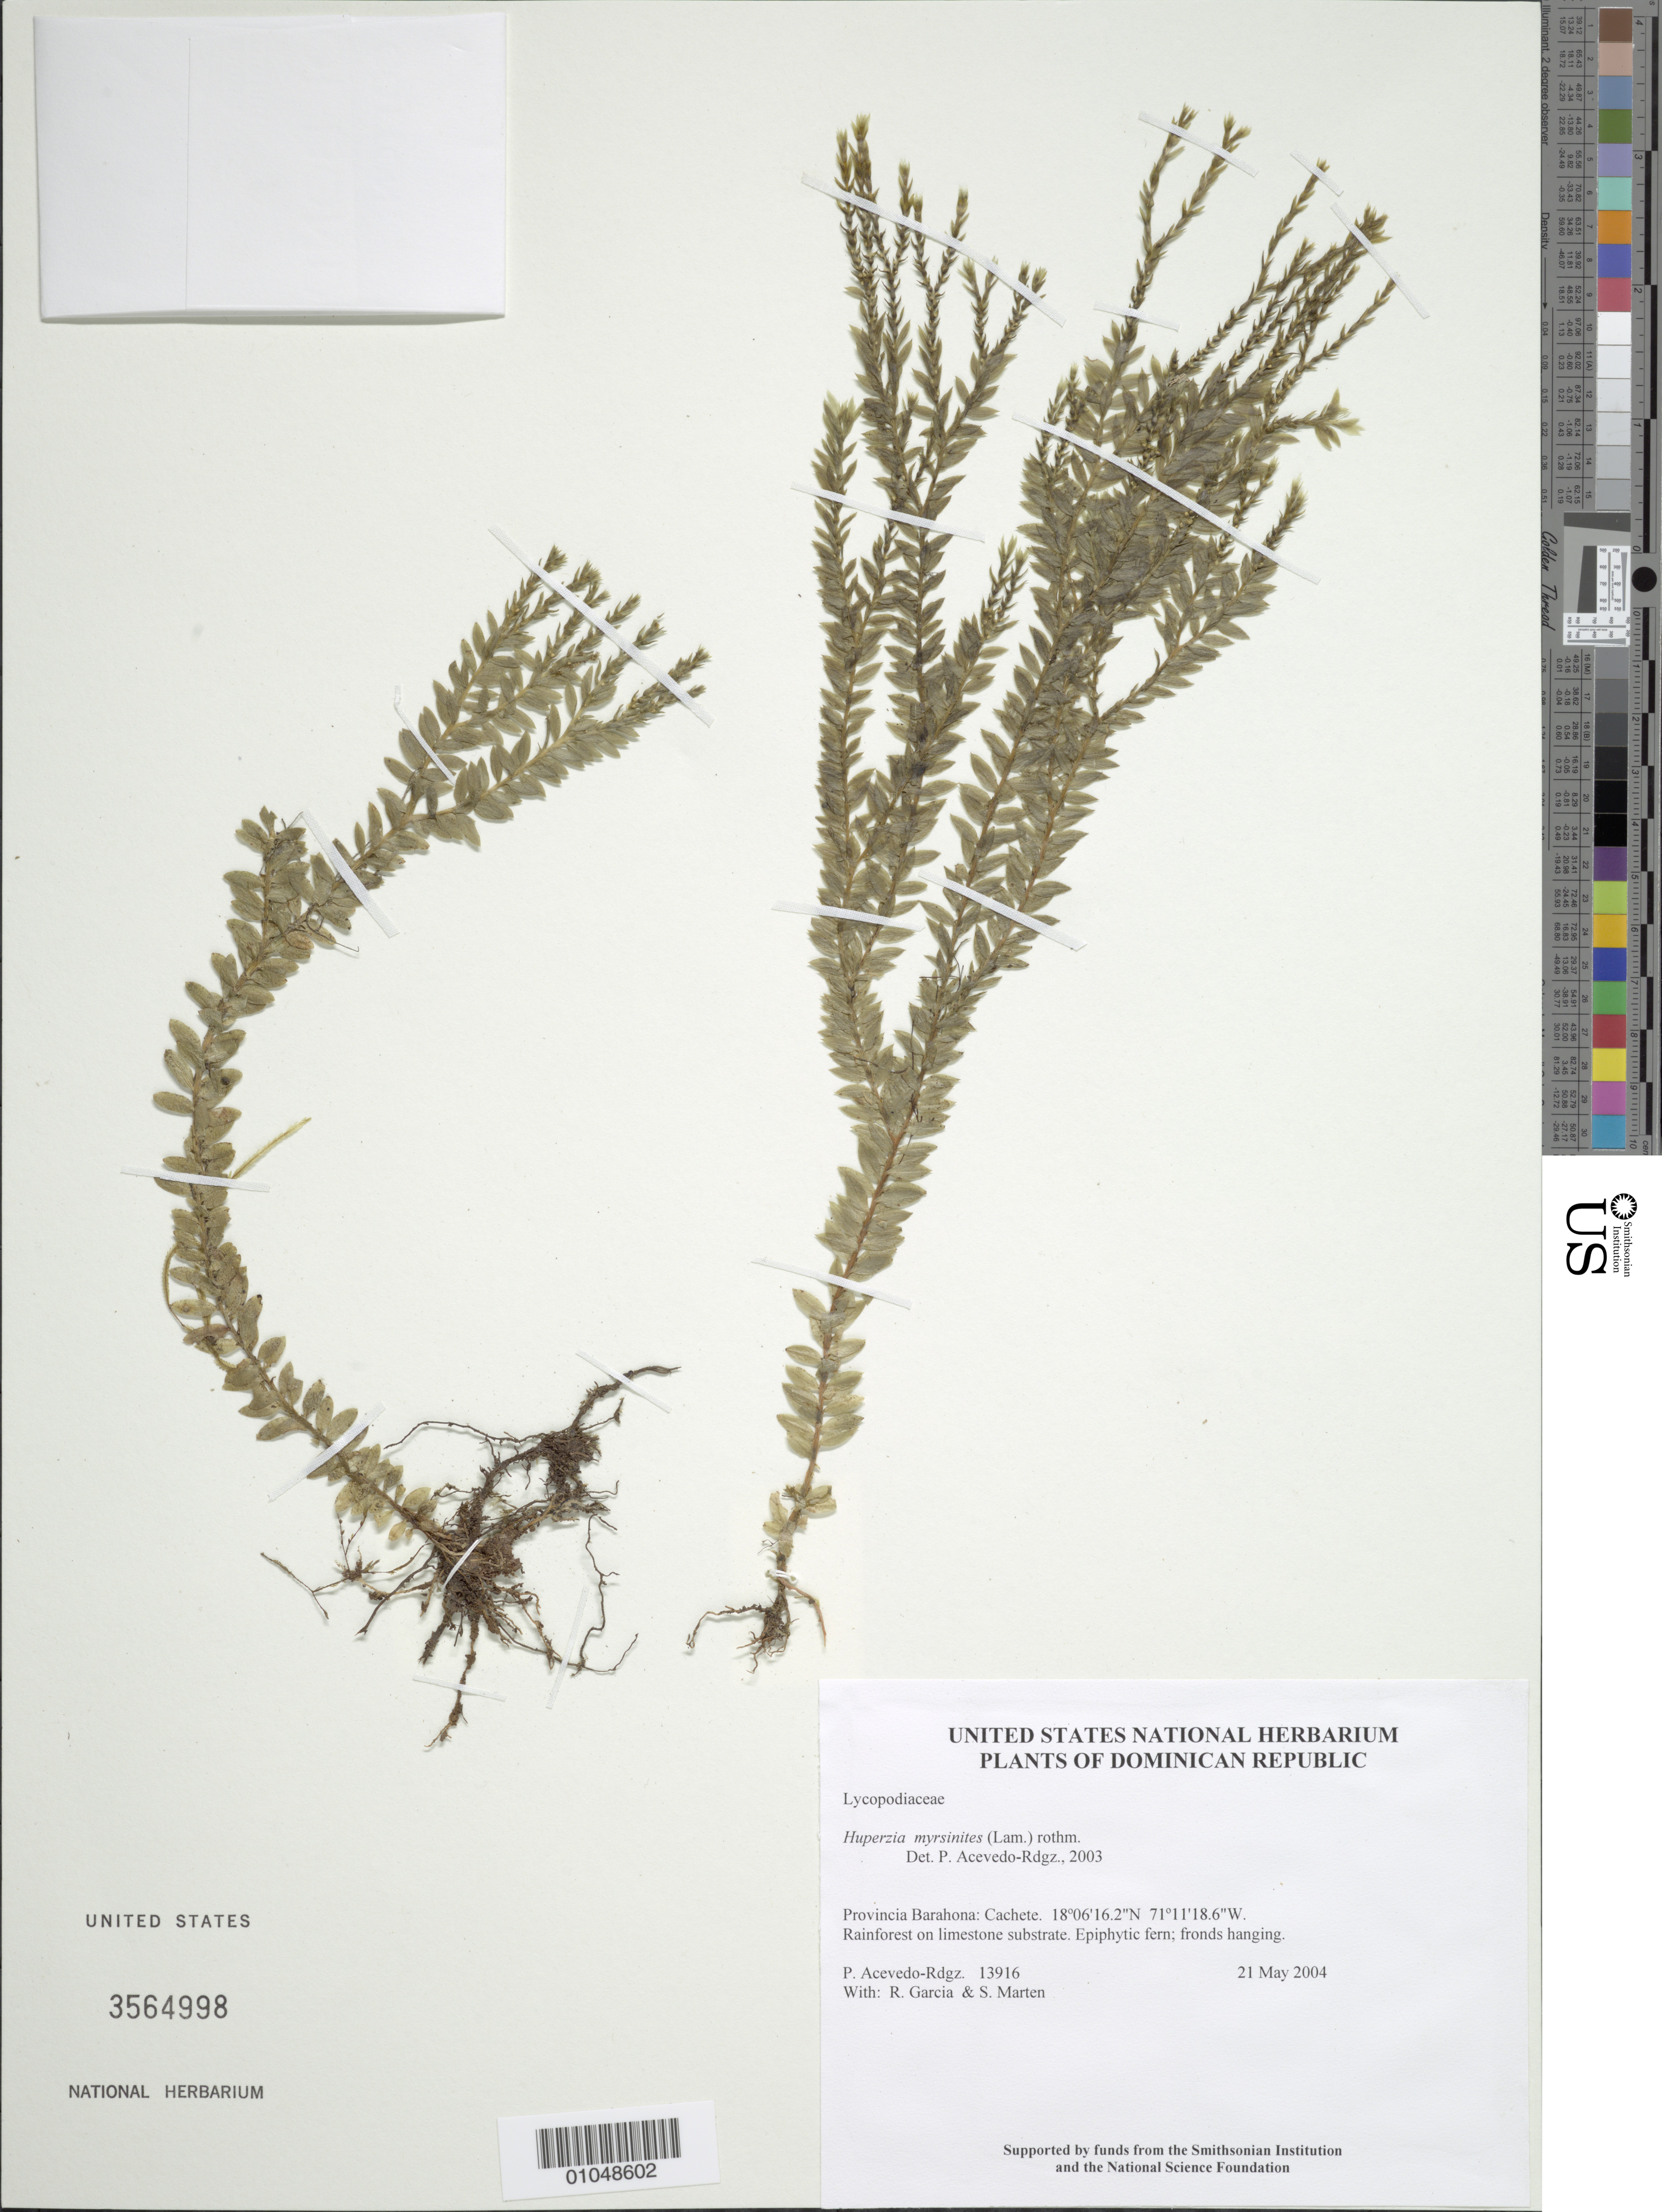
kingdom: Plantae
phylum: Tracheophyta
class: Lycopodiopsida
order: Lycopodiales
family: Lycopodiaceae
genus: Phlegmariurus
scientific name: Phlegmariurus myrsinites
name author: (Lam.) B. Øllg.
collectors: P. Acevedo-Rodr., R. G. García & S. Marten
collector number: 13916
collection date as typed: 21 May 2004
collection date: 2004-05-21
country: Dominican Republic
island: Hispaniola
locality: Provincia Barahona: Cachete.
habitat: Rainforest on limestone substrate.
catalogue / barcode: US 3564998